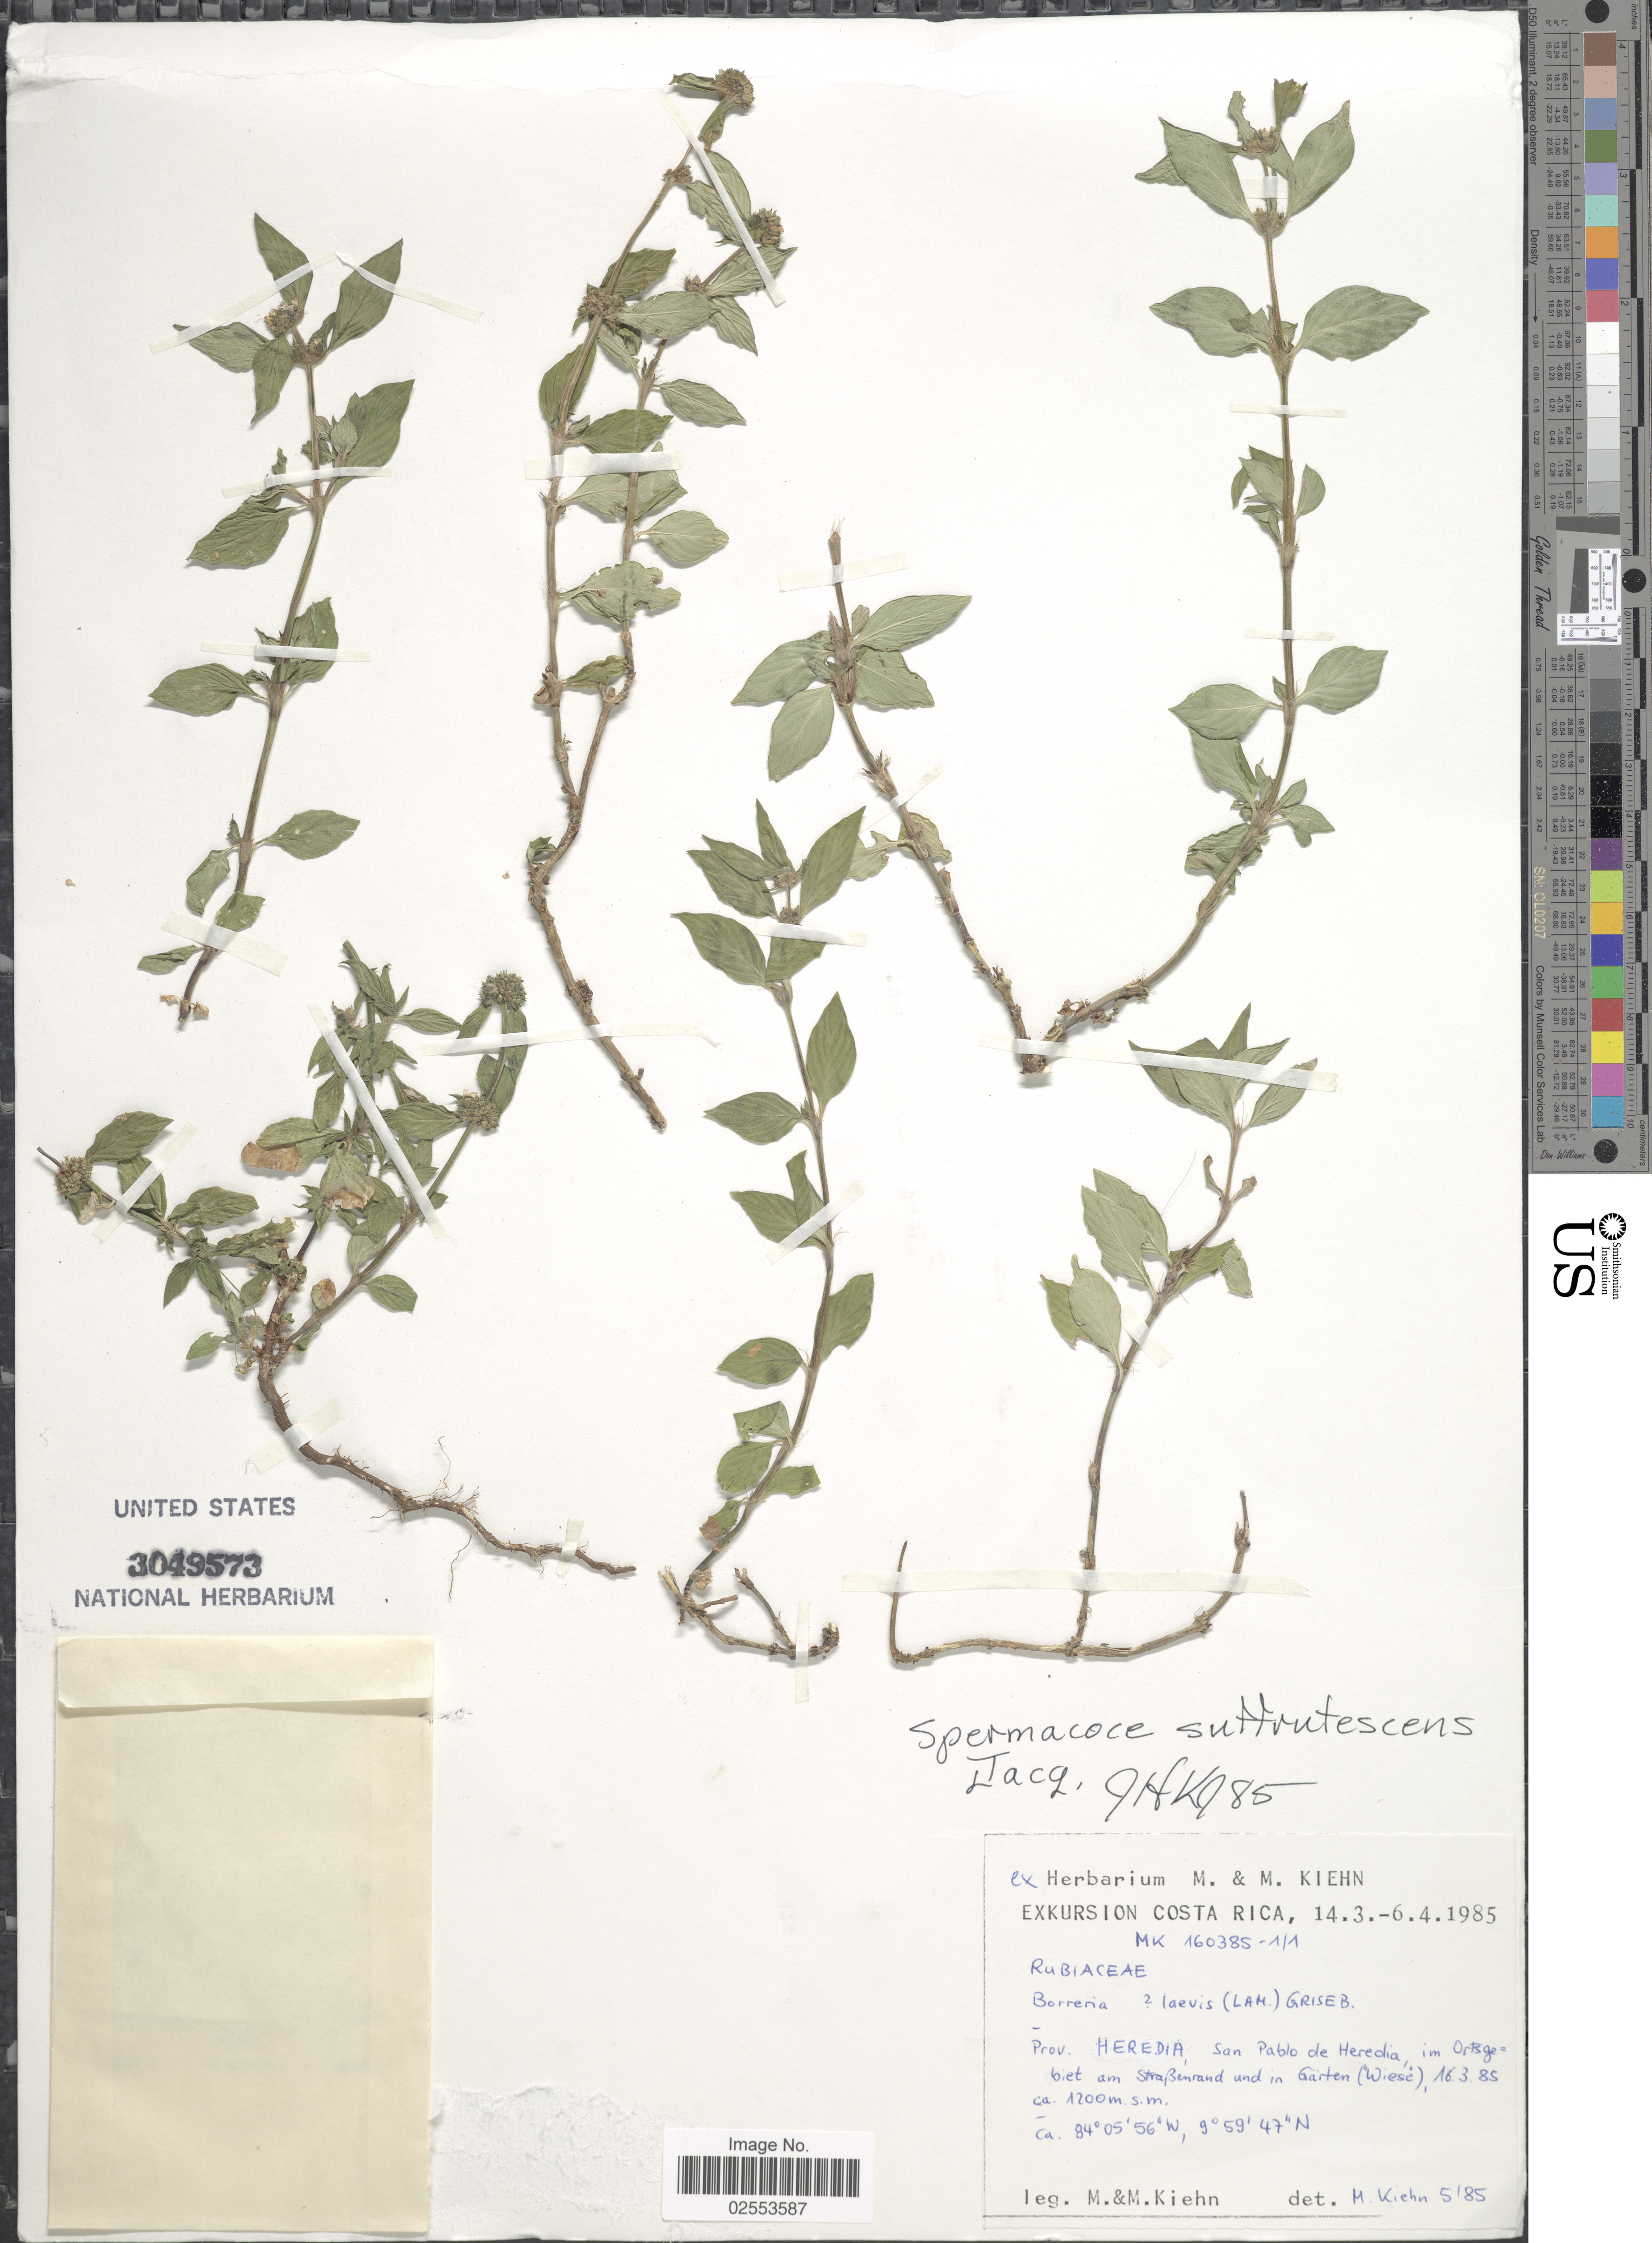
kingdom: Plantae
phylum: Tracheophyta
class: Magnoliopsida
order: Gentianales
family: Rubiaceae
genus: Spermacoce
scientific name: Spermacoce suffrutescens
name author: Jacq.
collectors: M. Kiehn & M. Kiehn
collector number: MK 160385-1/1?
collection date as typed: Transcribed d/m/y: 16/3/85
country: Costa Rica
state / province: Heredia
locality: San Pablo de Heredia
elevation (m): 1200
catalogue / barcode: US 3049573